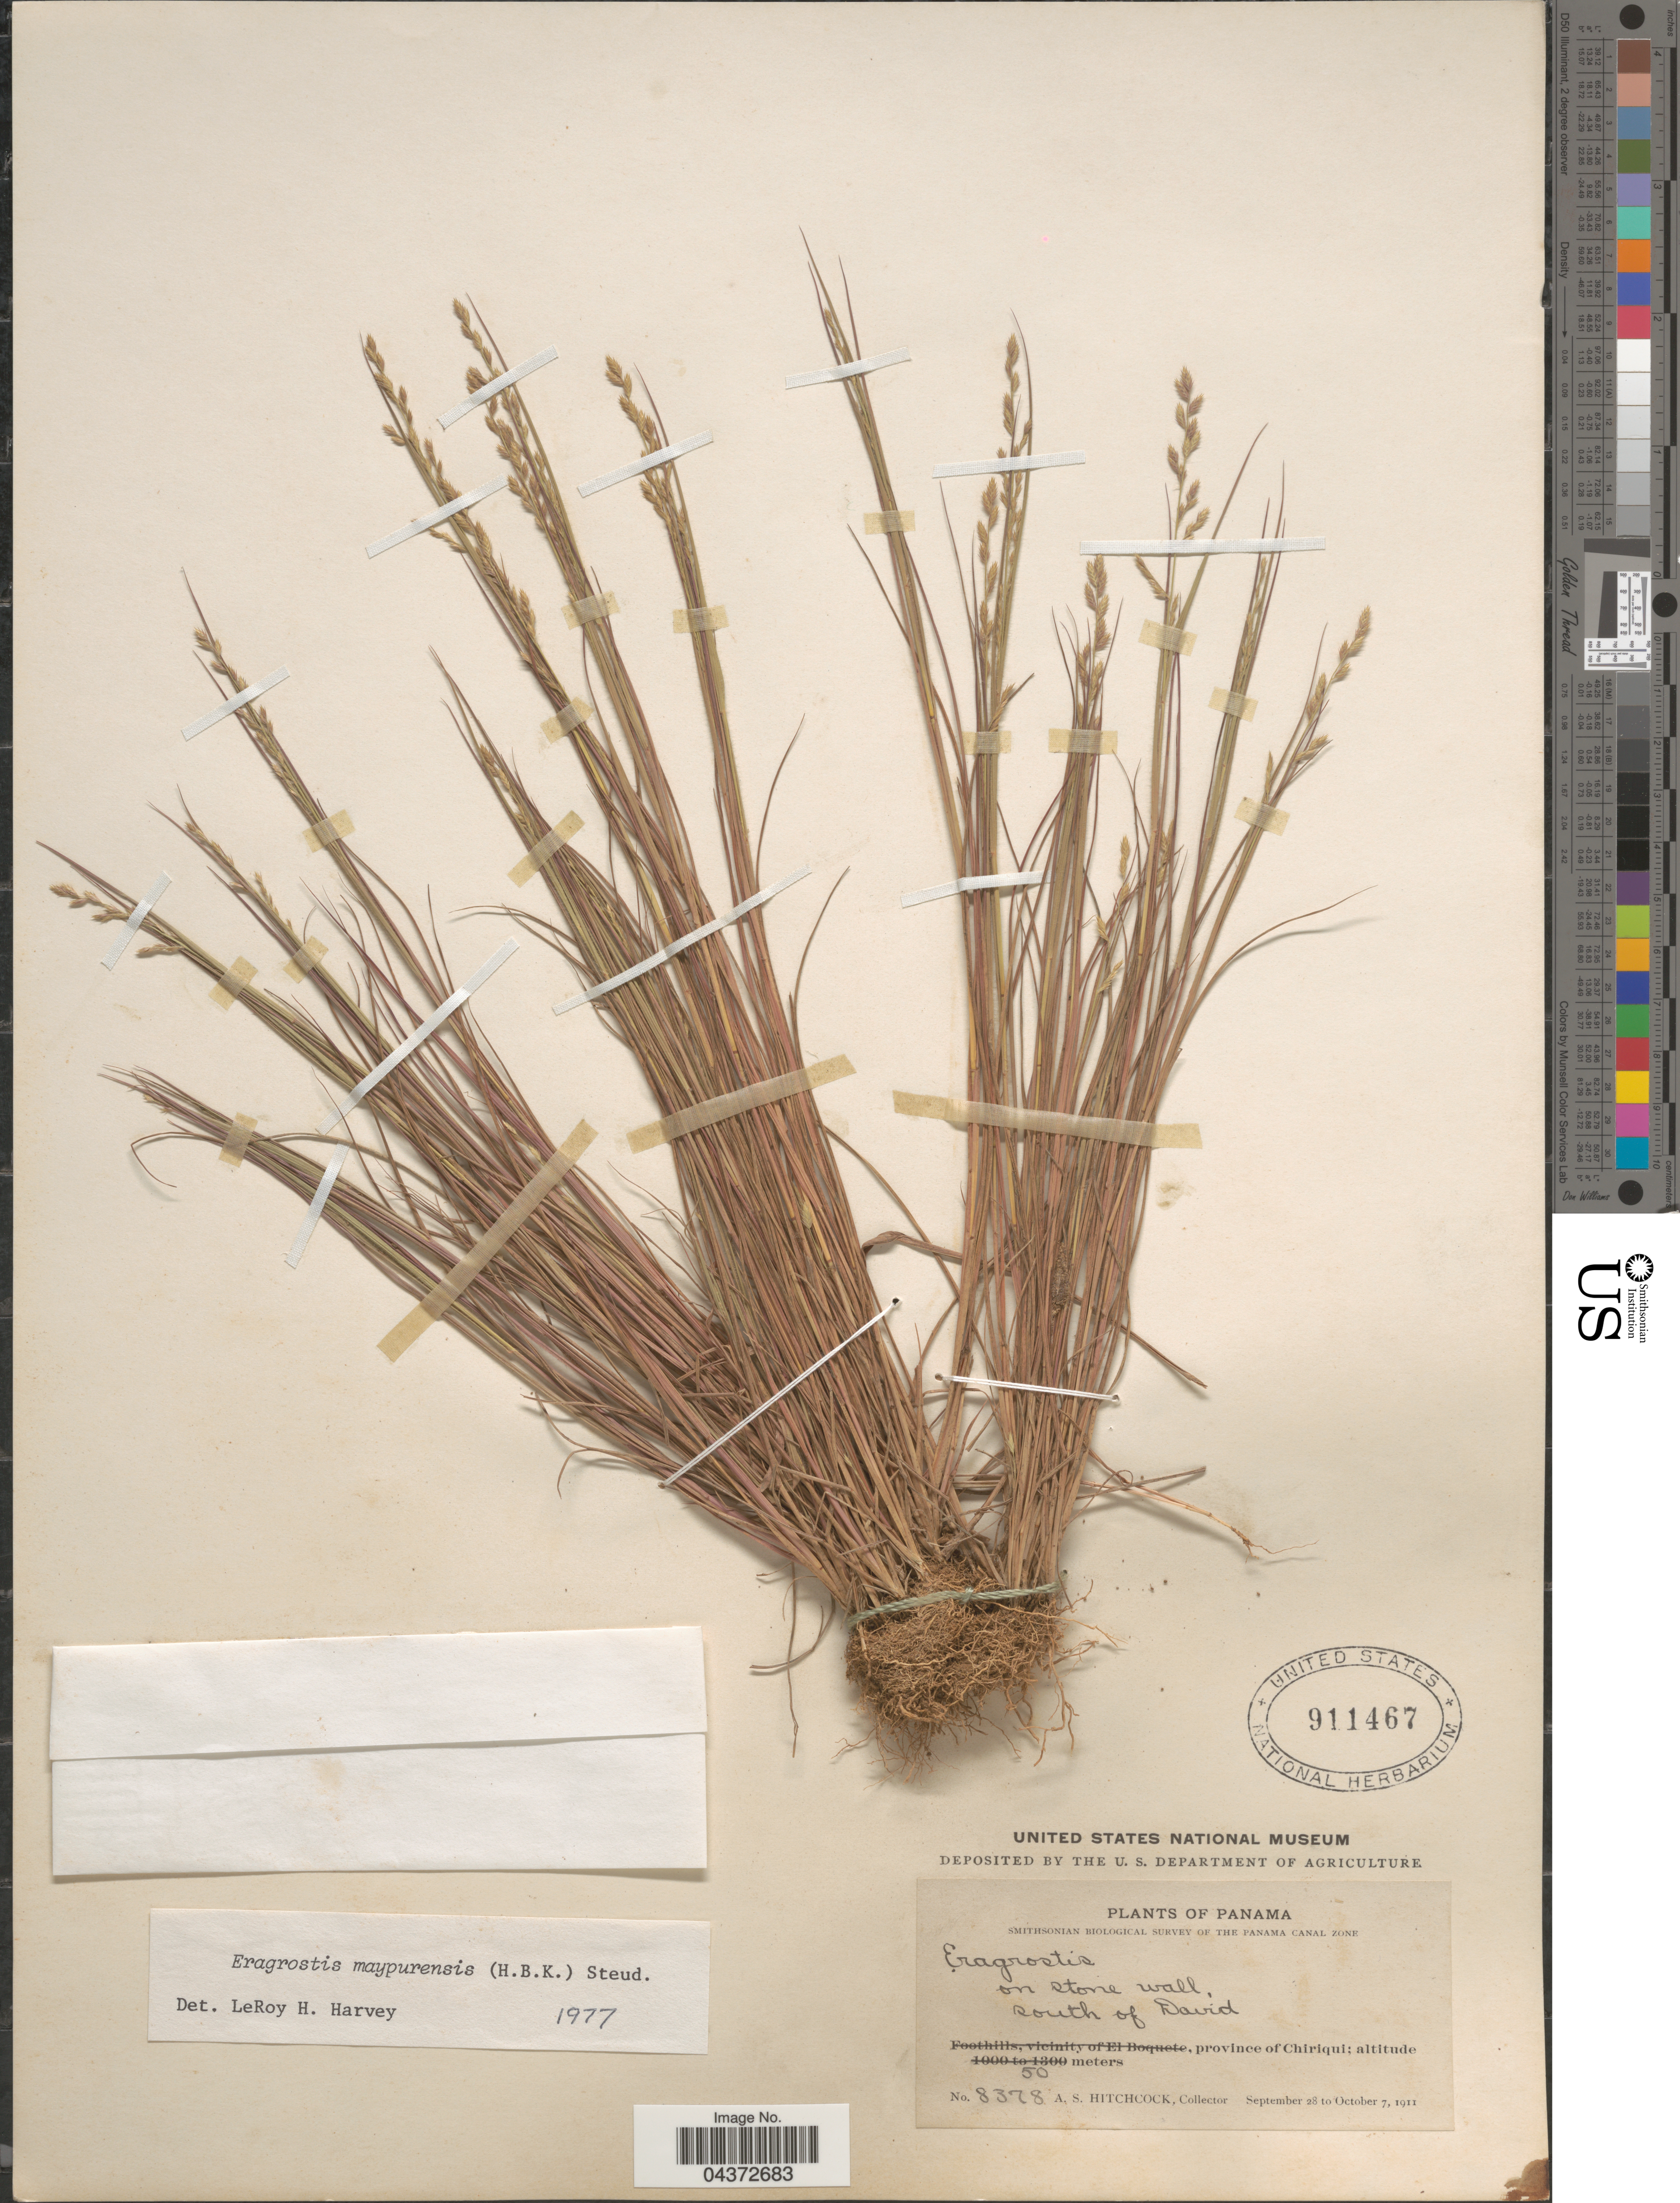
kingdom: Plantae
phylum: Tracheophyta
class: Liliopsida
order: Poales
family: Poaceae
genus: Eragrostis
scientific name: Eragrostis maypurensis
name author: (Kunth) Steud.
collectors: A. S. Hitchcock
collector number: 8378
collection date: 1911-09-28/1911-10-07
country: Panama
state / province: Chiriqui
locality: Smithsonian Biological Survey of the Panama Canal Zone. On stone wall, south of David.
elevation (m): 50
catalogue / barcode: US 911467